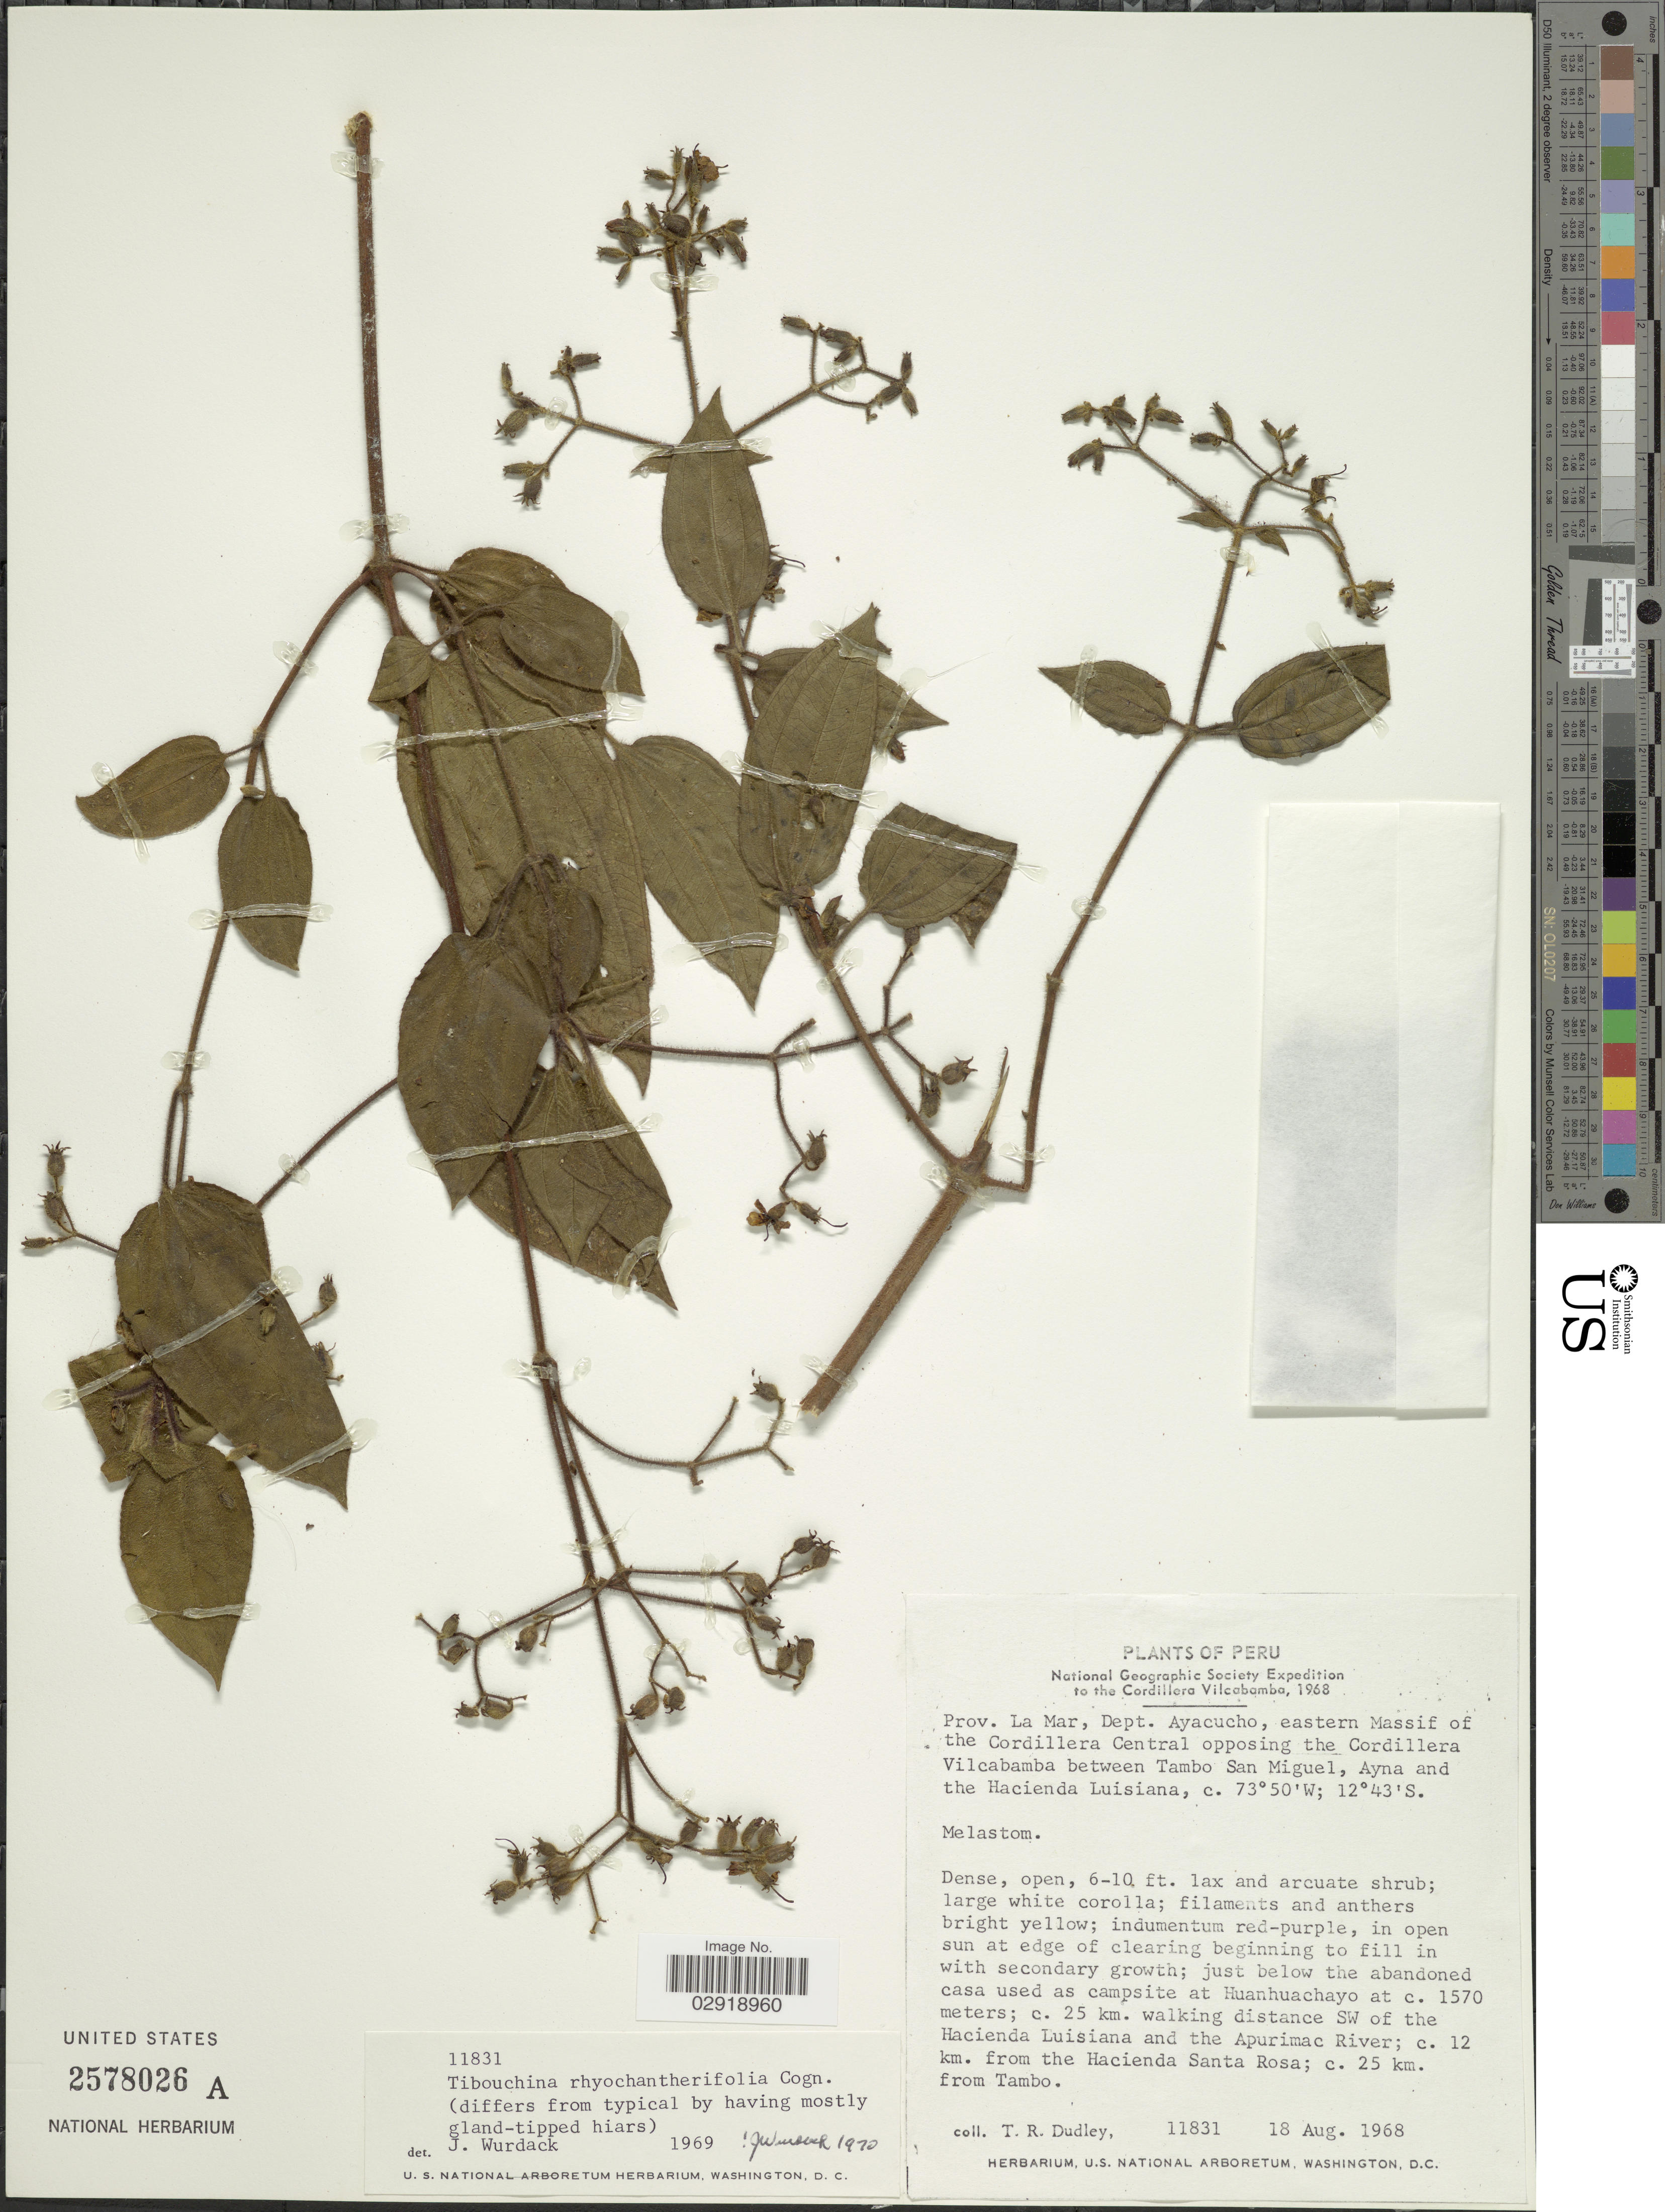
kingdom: Plantae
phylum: Tracheophyta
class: Magnoliopsida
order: Myrtales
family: Melastomataceae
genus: Chaetogastra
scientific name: Chaetogastra rhynchantherifolia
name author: (Cogn.) P.J.F. Guim. & Michelang.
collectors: T. R. Dudley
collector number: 11831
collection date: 1968-08-18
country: Peru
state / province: Ayacucho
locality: Prov. La Mar, Dept. Ayacucho, eastern Massif of the Cordillera Central opposing the Cordillera Vilcabamba between Tambo San Miguel, Ayna and the Hacienda Luisiana. Just below the abandoned casa used as campsite at Huanhuachayo; c. 25 km. walking distance SW of the Hacienda Luisiana and the Apurimac River; c. 12 km. from the Hacienda Santa Rosa; c. 25 km. from Tambo.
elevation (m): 1570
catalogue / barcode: US 2578026A